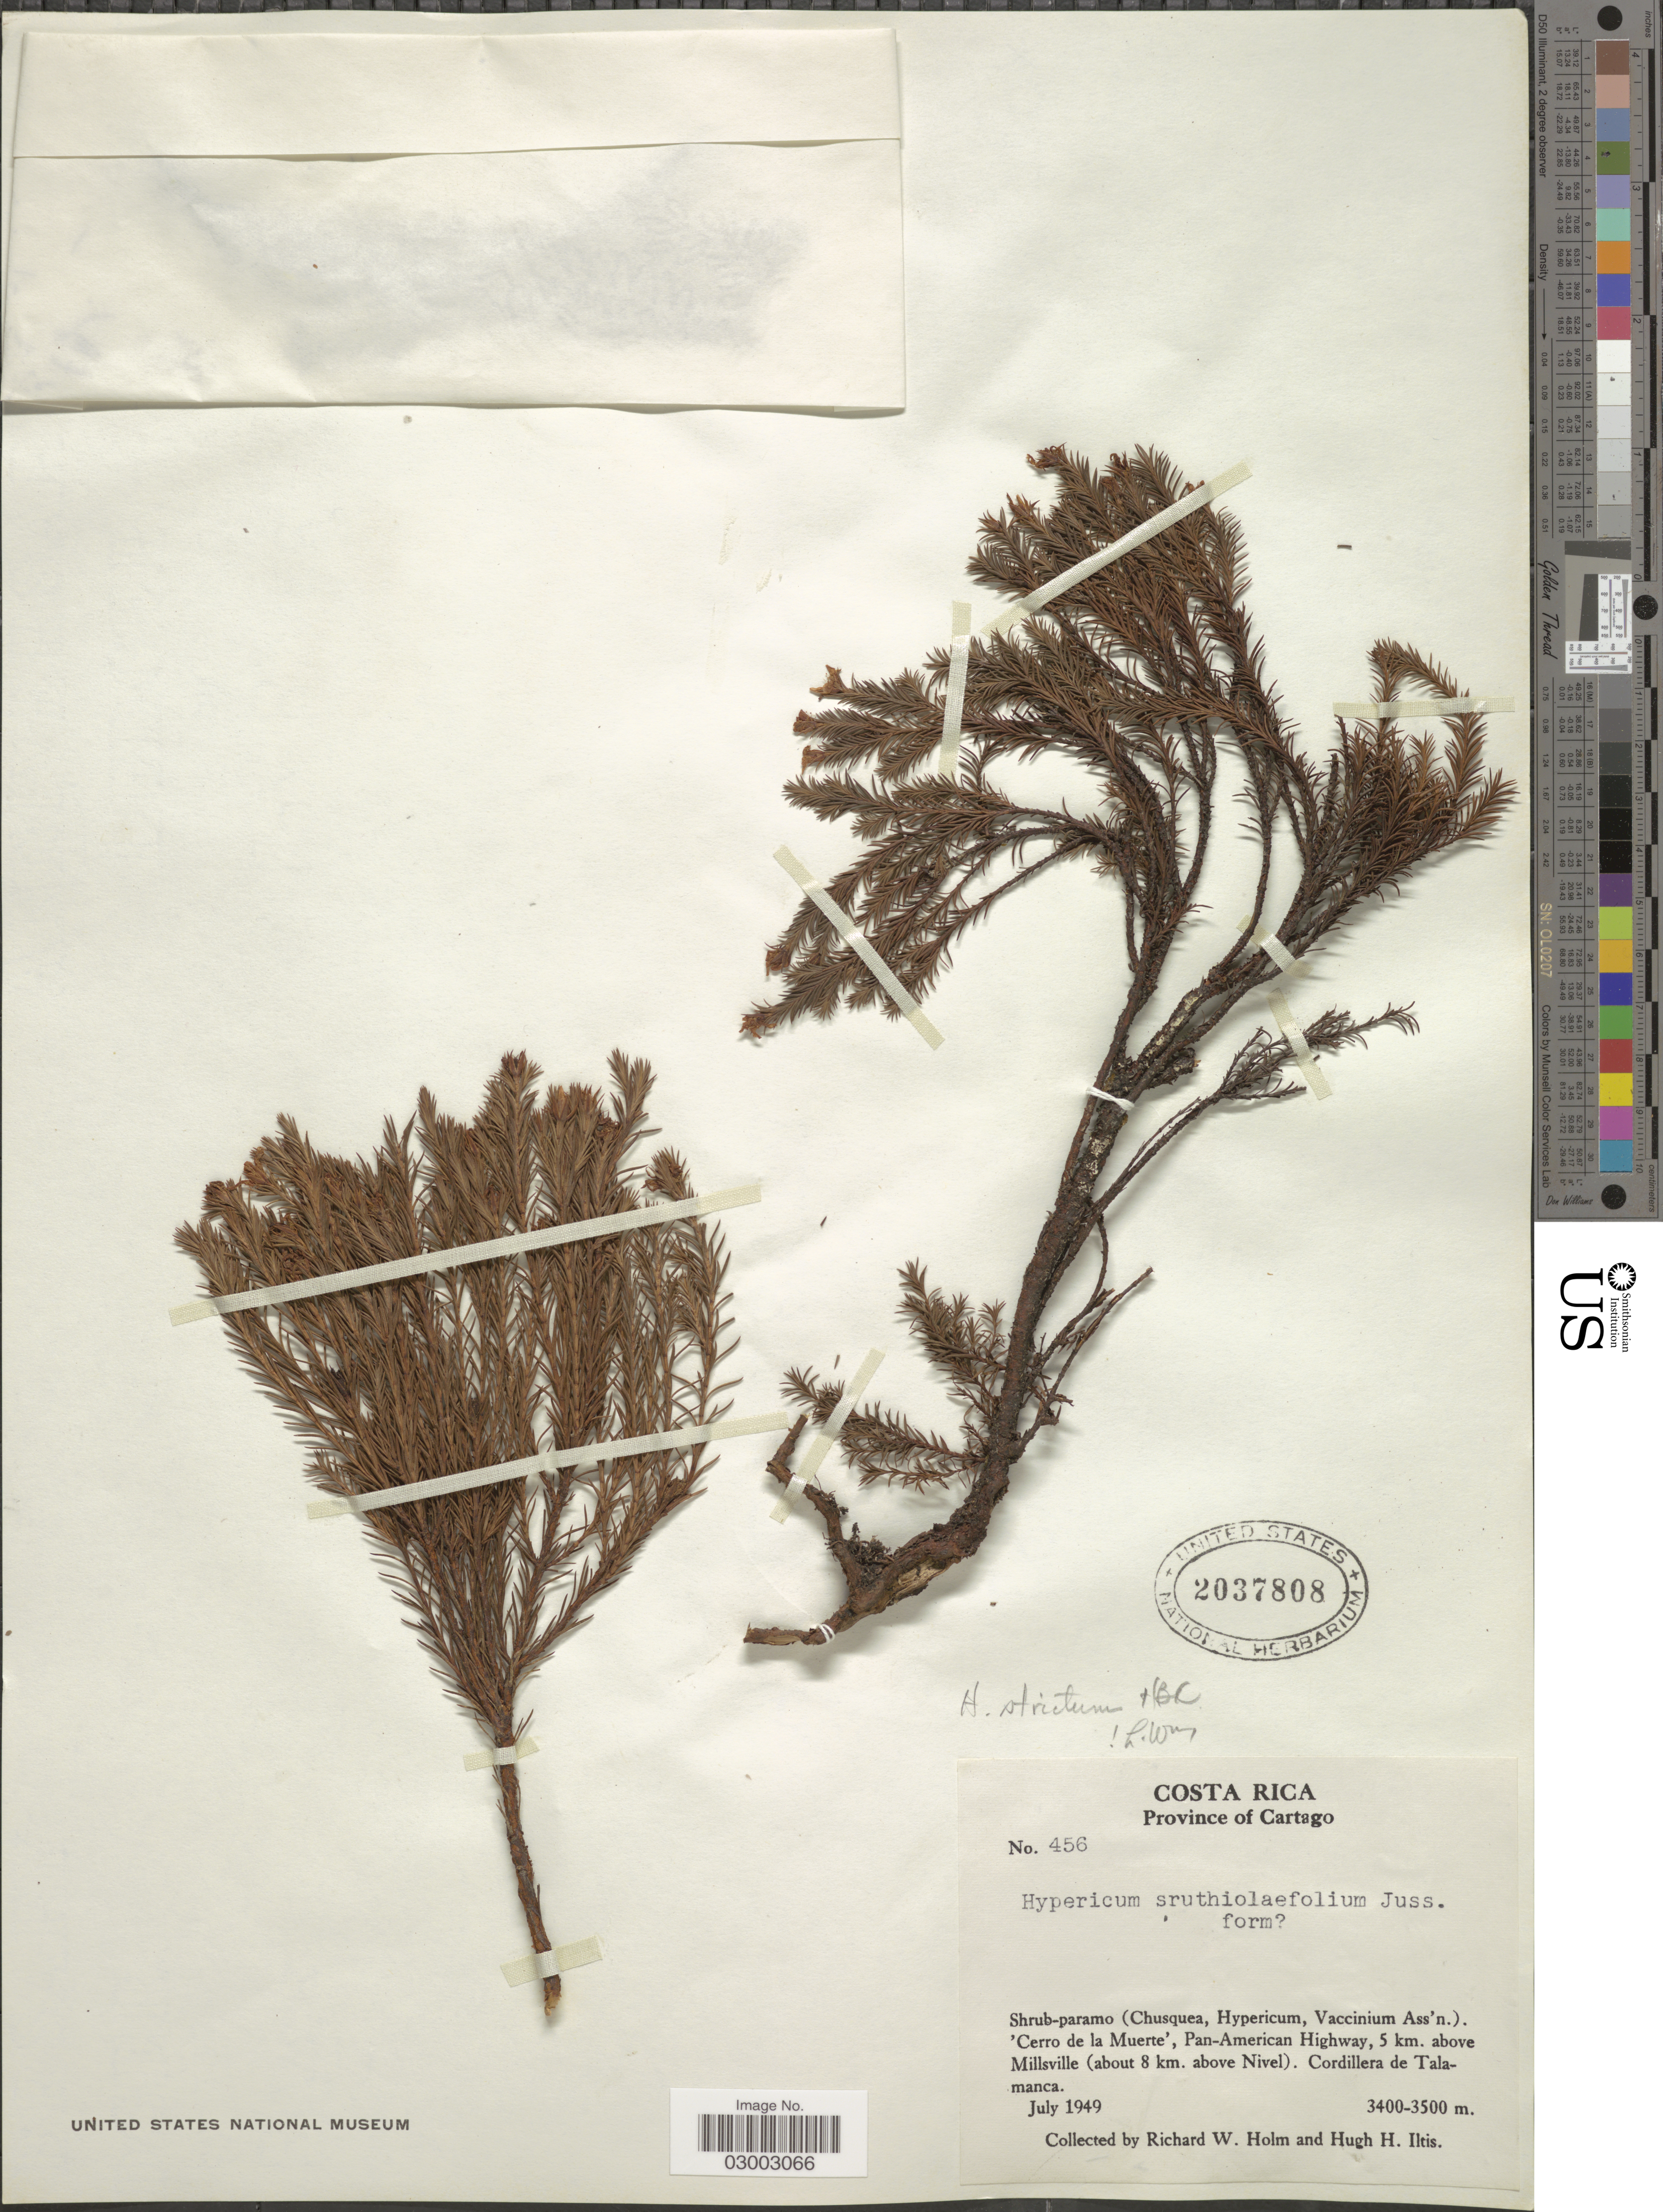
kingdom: Plantae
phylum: Tracheophyta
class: Magnoliopsida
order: Malpighiales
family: Hypericaceae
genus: Hypericum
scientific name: Hypericum strictum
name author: Kunth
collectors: R. W. Holm & H. Iltis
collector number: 456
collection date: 1949-07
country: Costa Rica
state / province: Cartago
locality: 'Cerro de la Muerte', Pan-American Highway, 5 km. above Millsville (about 8 km. above Nivel), Cordillera de Talamanca.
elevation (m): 3400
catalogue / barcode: US 2037808